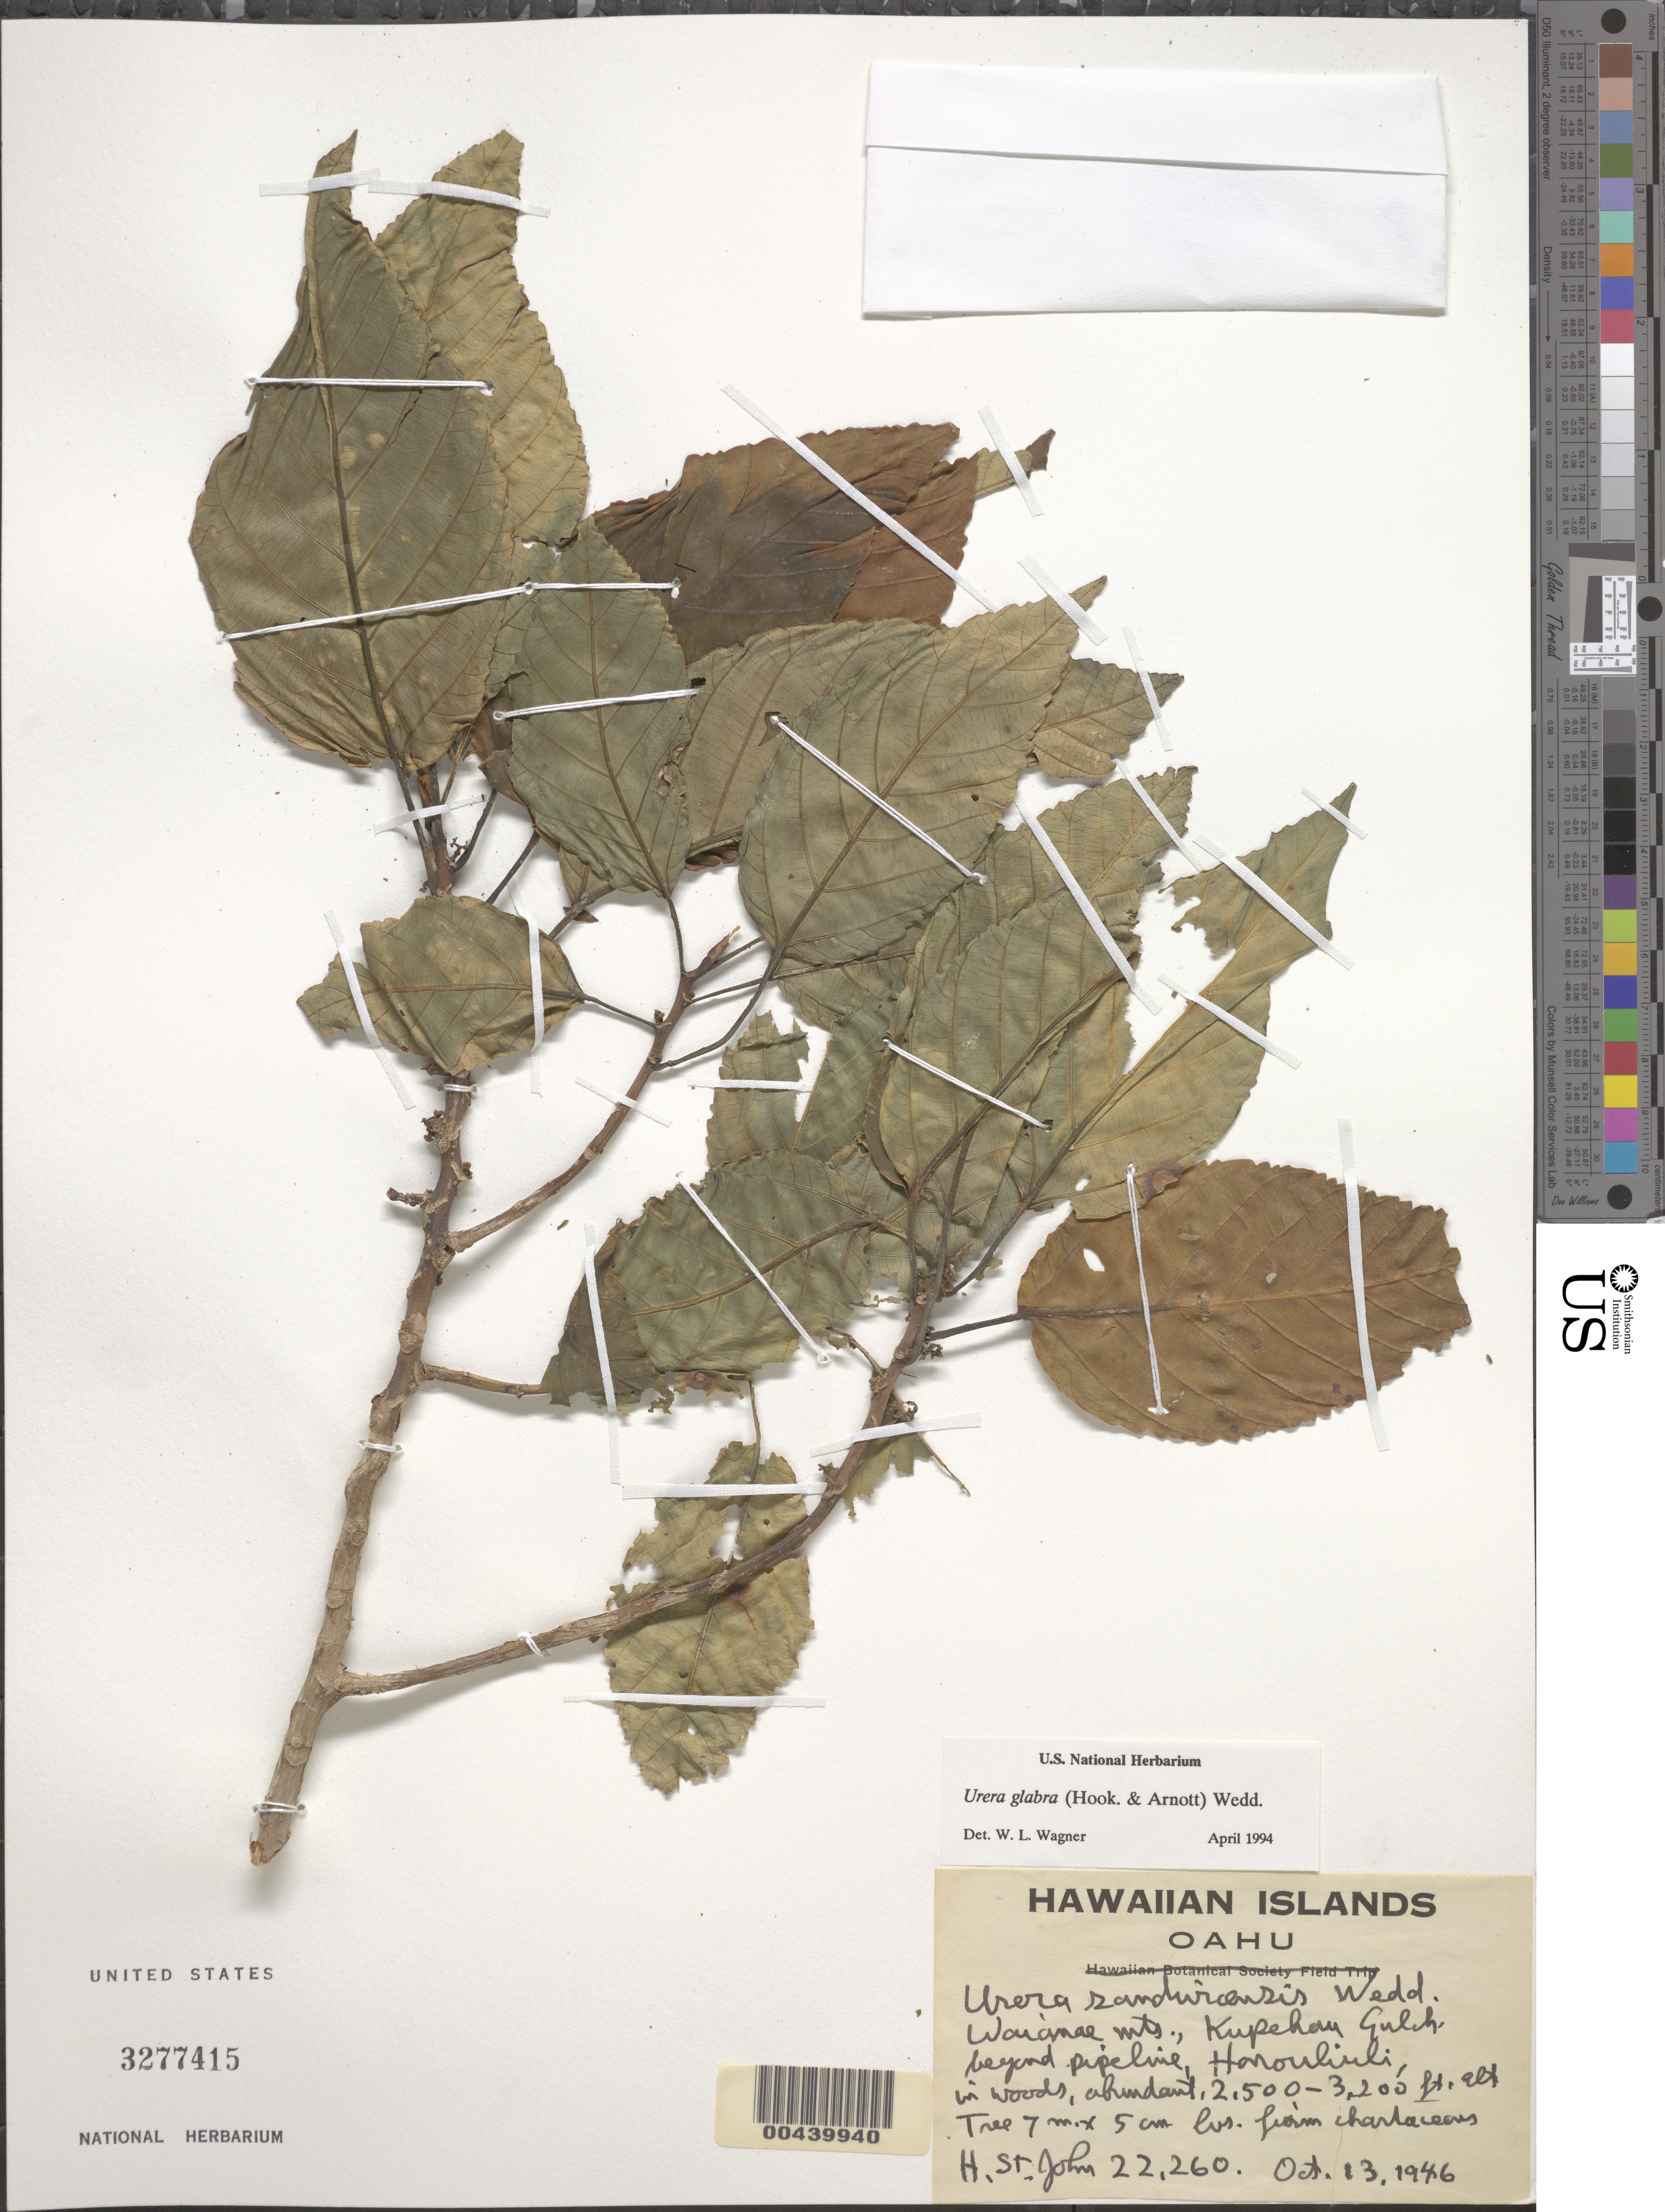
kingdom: Plantae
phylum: Tracheophyta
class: Magnoliopsida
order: Rosales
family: Urticaceae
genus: Touchardia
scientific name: Touchardia oahuensis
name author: T. Wells & A. K. Monro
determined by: Wagner, W. L., (BOT), Smithsonian Institution - National Museum of Natural History (UNITED STATES)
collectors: H. St. John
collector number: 22260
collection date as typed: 13 Oct 1946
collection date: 1946-10-13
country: United States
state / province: Hawaii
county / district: Honolulu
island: Oahu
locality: Waianae Mountains, Kupehau Gulch, beyond pipeline, Honouliuli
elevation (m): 762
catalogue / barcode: US 3277415